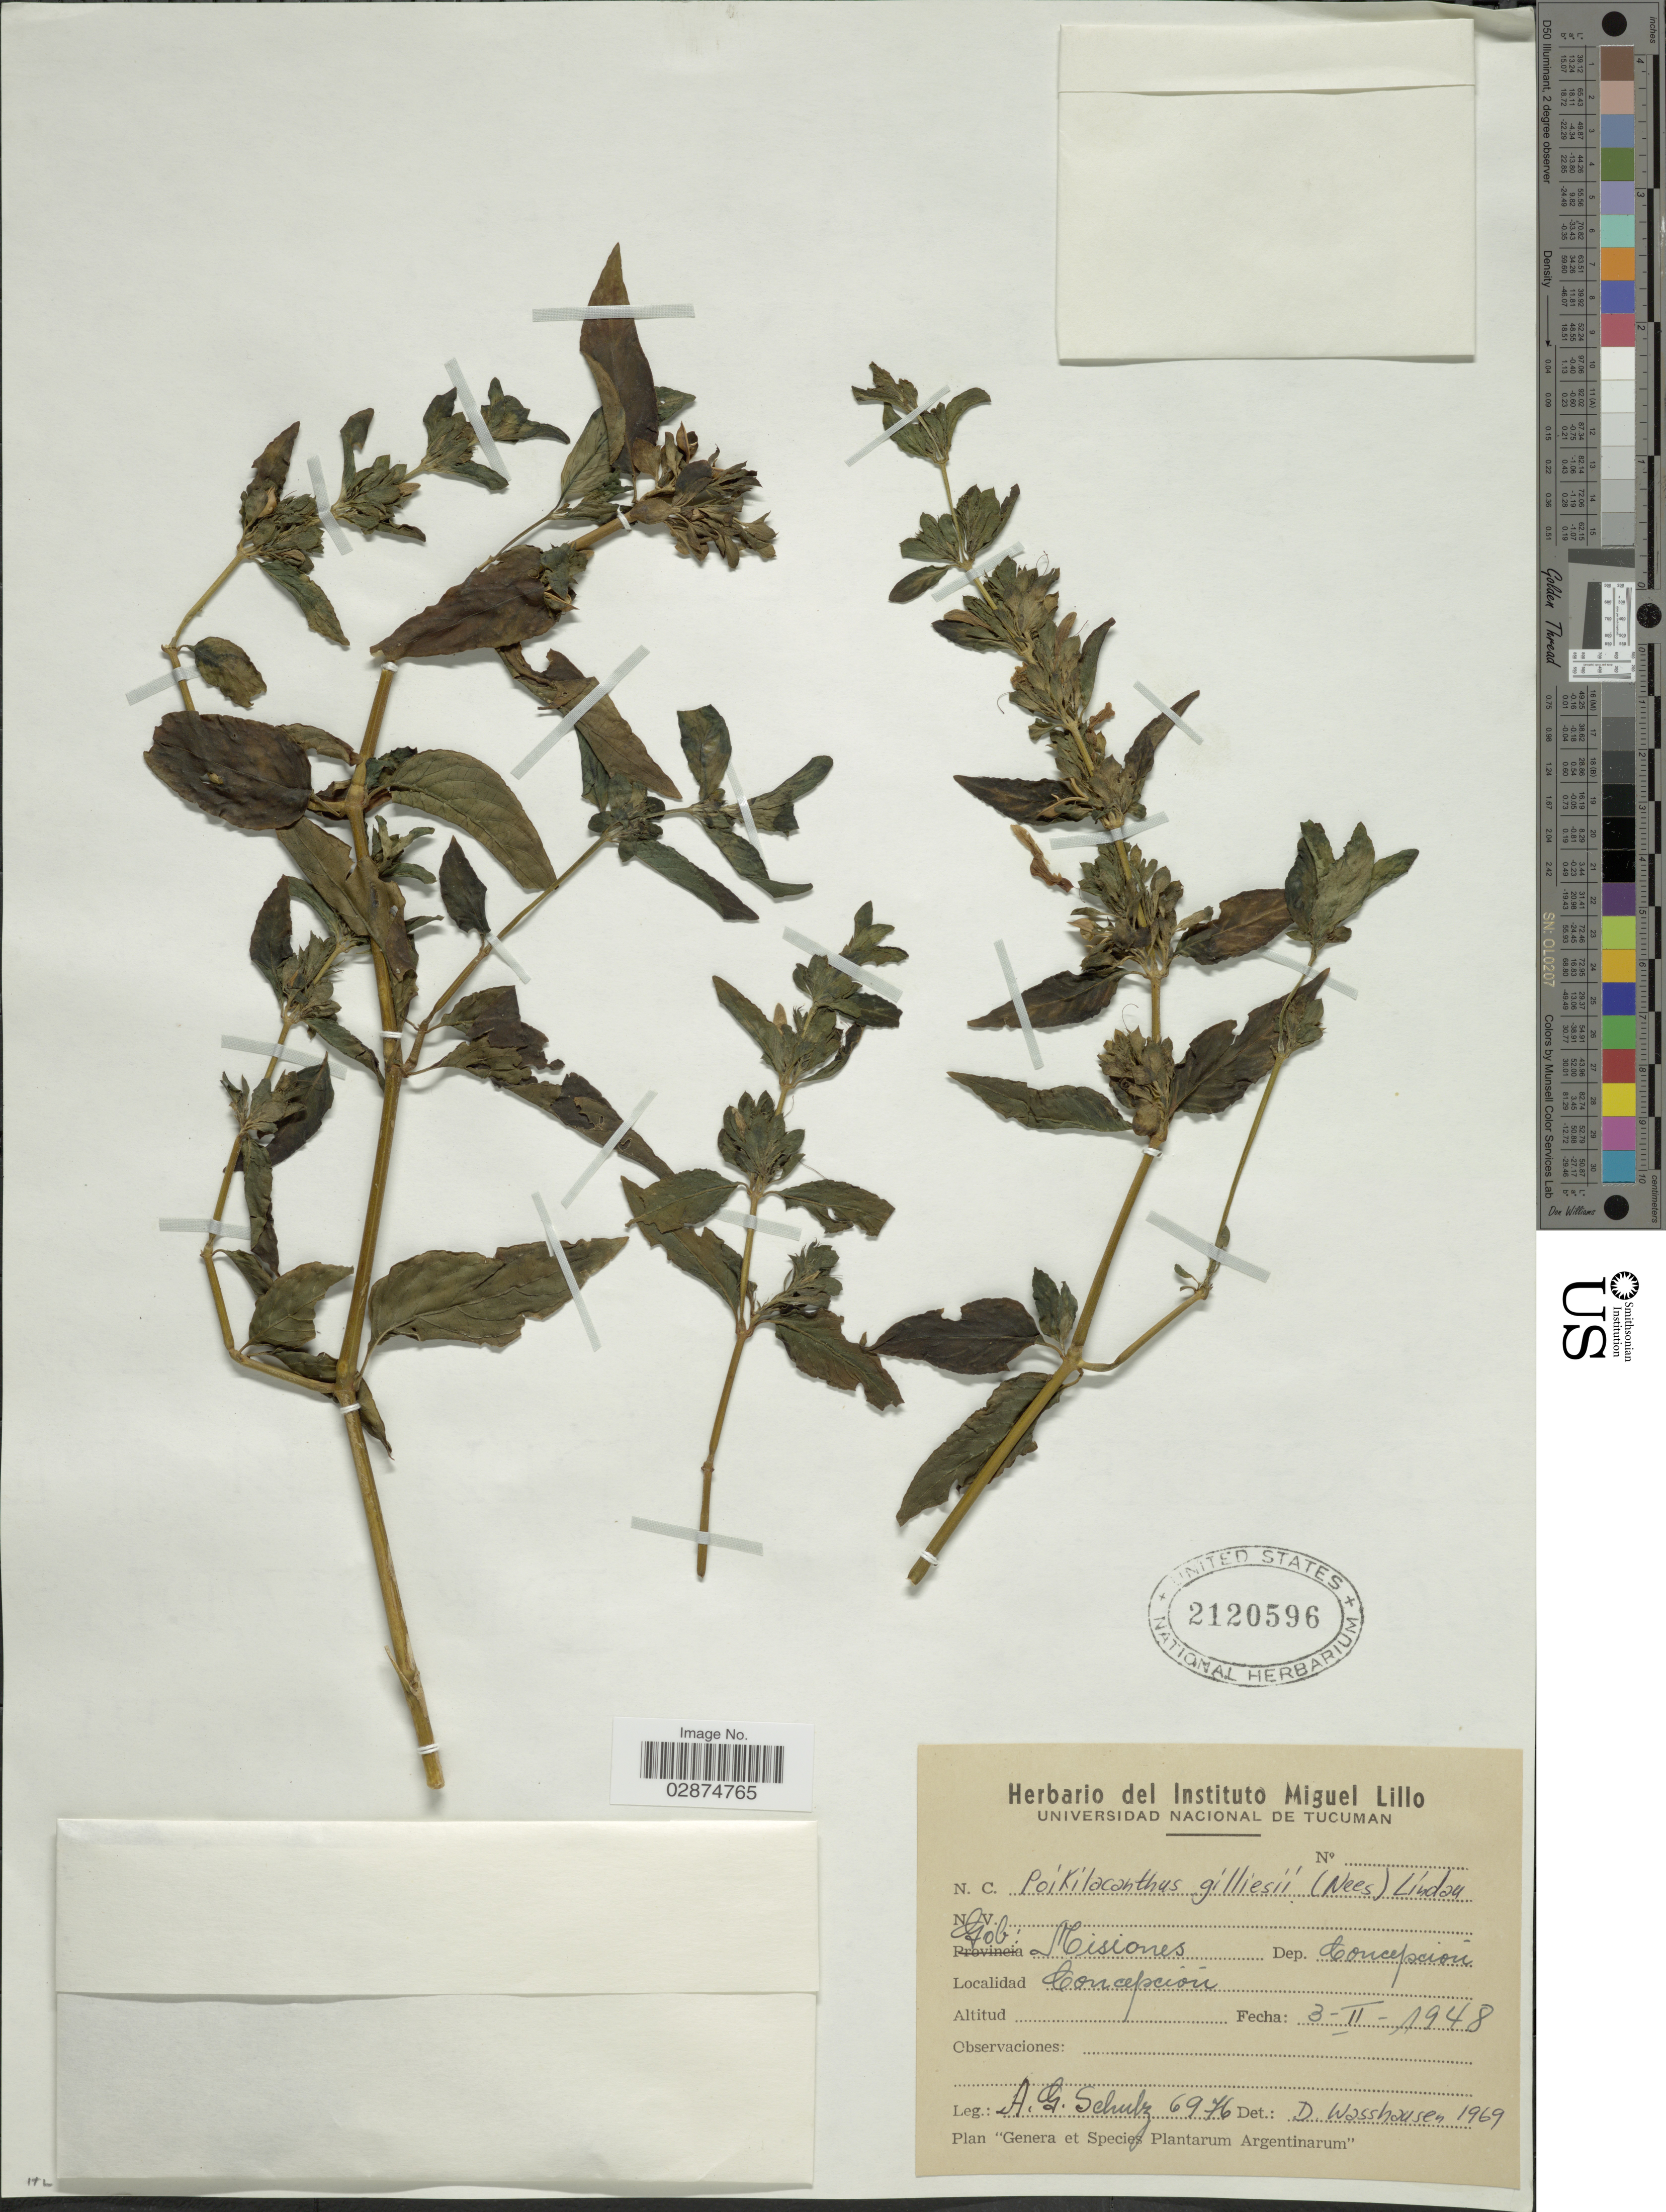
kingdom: Plantae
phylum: Tracheophyta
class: Magnoliopsida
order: Lamiales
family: Acanthaceae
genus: Poikilacanthus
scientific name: Poikilacanthus glandulosus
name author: (Nees) Ariza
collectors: A. G. Schulz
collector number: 6976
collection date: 1948-02-03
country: Argentina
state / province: Misiones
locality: Gob: Misiones. Dep. Concepción. Concepción.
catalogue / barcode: US 2120596